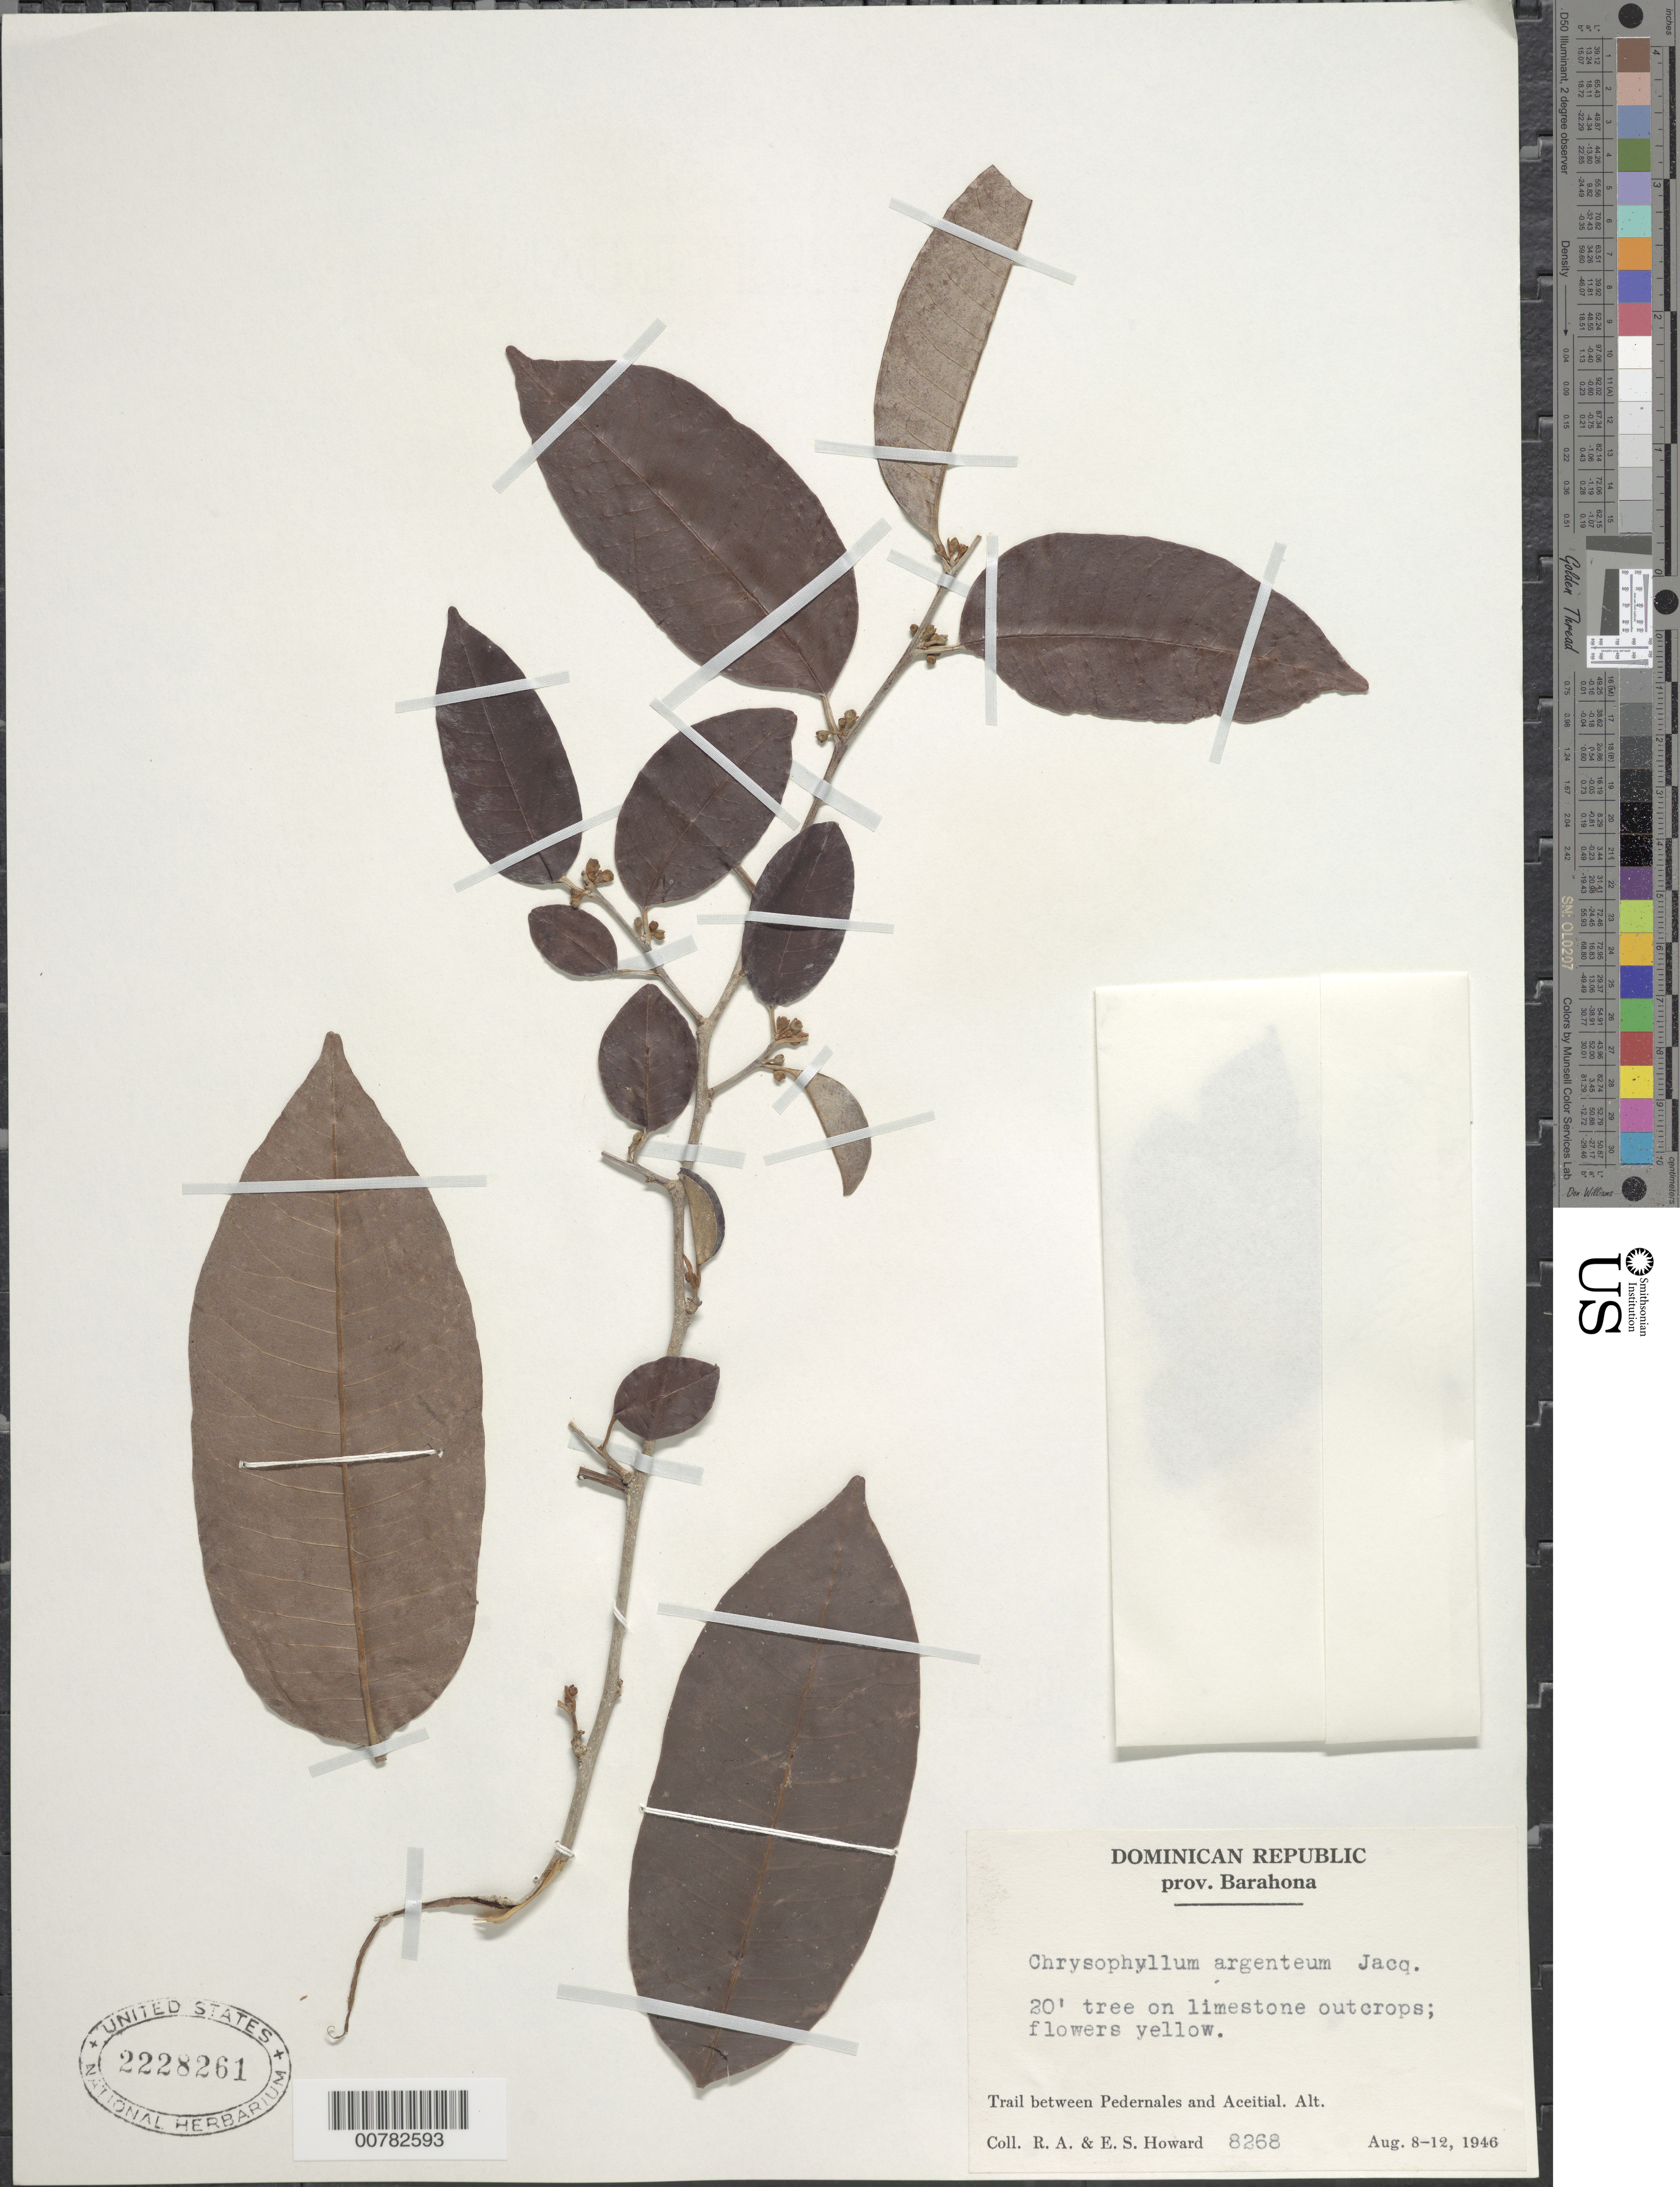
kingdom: Plantae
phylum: Tracheophyta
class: Magnoliopsida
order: Ericales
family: Sapotaceae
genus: Chrysophyllum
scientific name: Chrysophyllum argenteum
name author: Jacq.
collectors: R. A. Howard & E. S. Howard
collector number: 8268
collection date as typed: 08 Aug 1946 to 12 Aug 1946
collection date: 1946-08-08/1946-08-12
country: Dominican Republic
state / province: Barahona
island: Hispaniola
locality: Trail between Pedernales and Aceitial.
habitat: On limestone outcrops.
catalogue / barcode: US 2228261